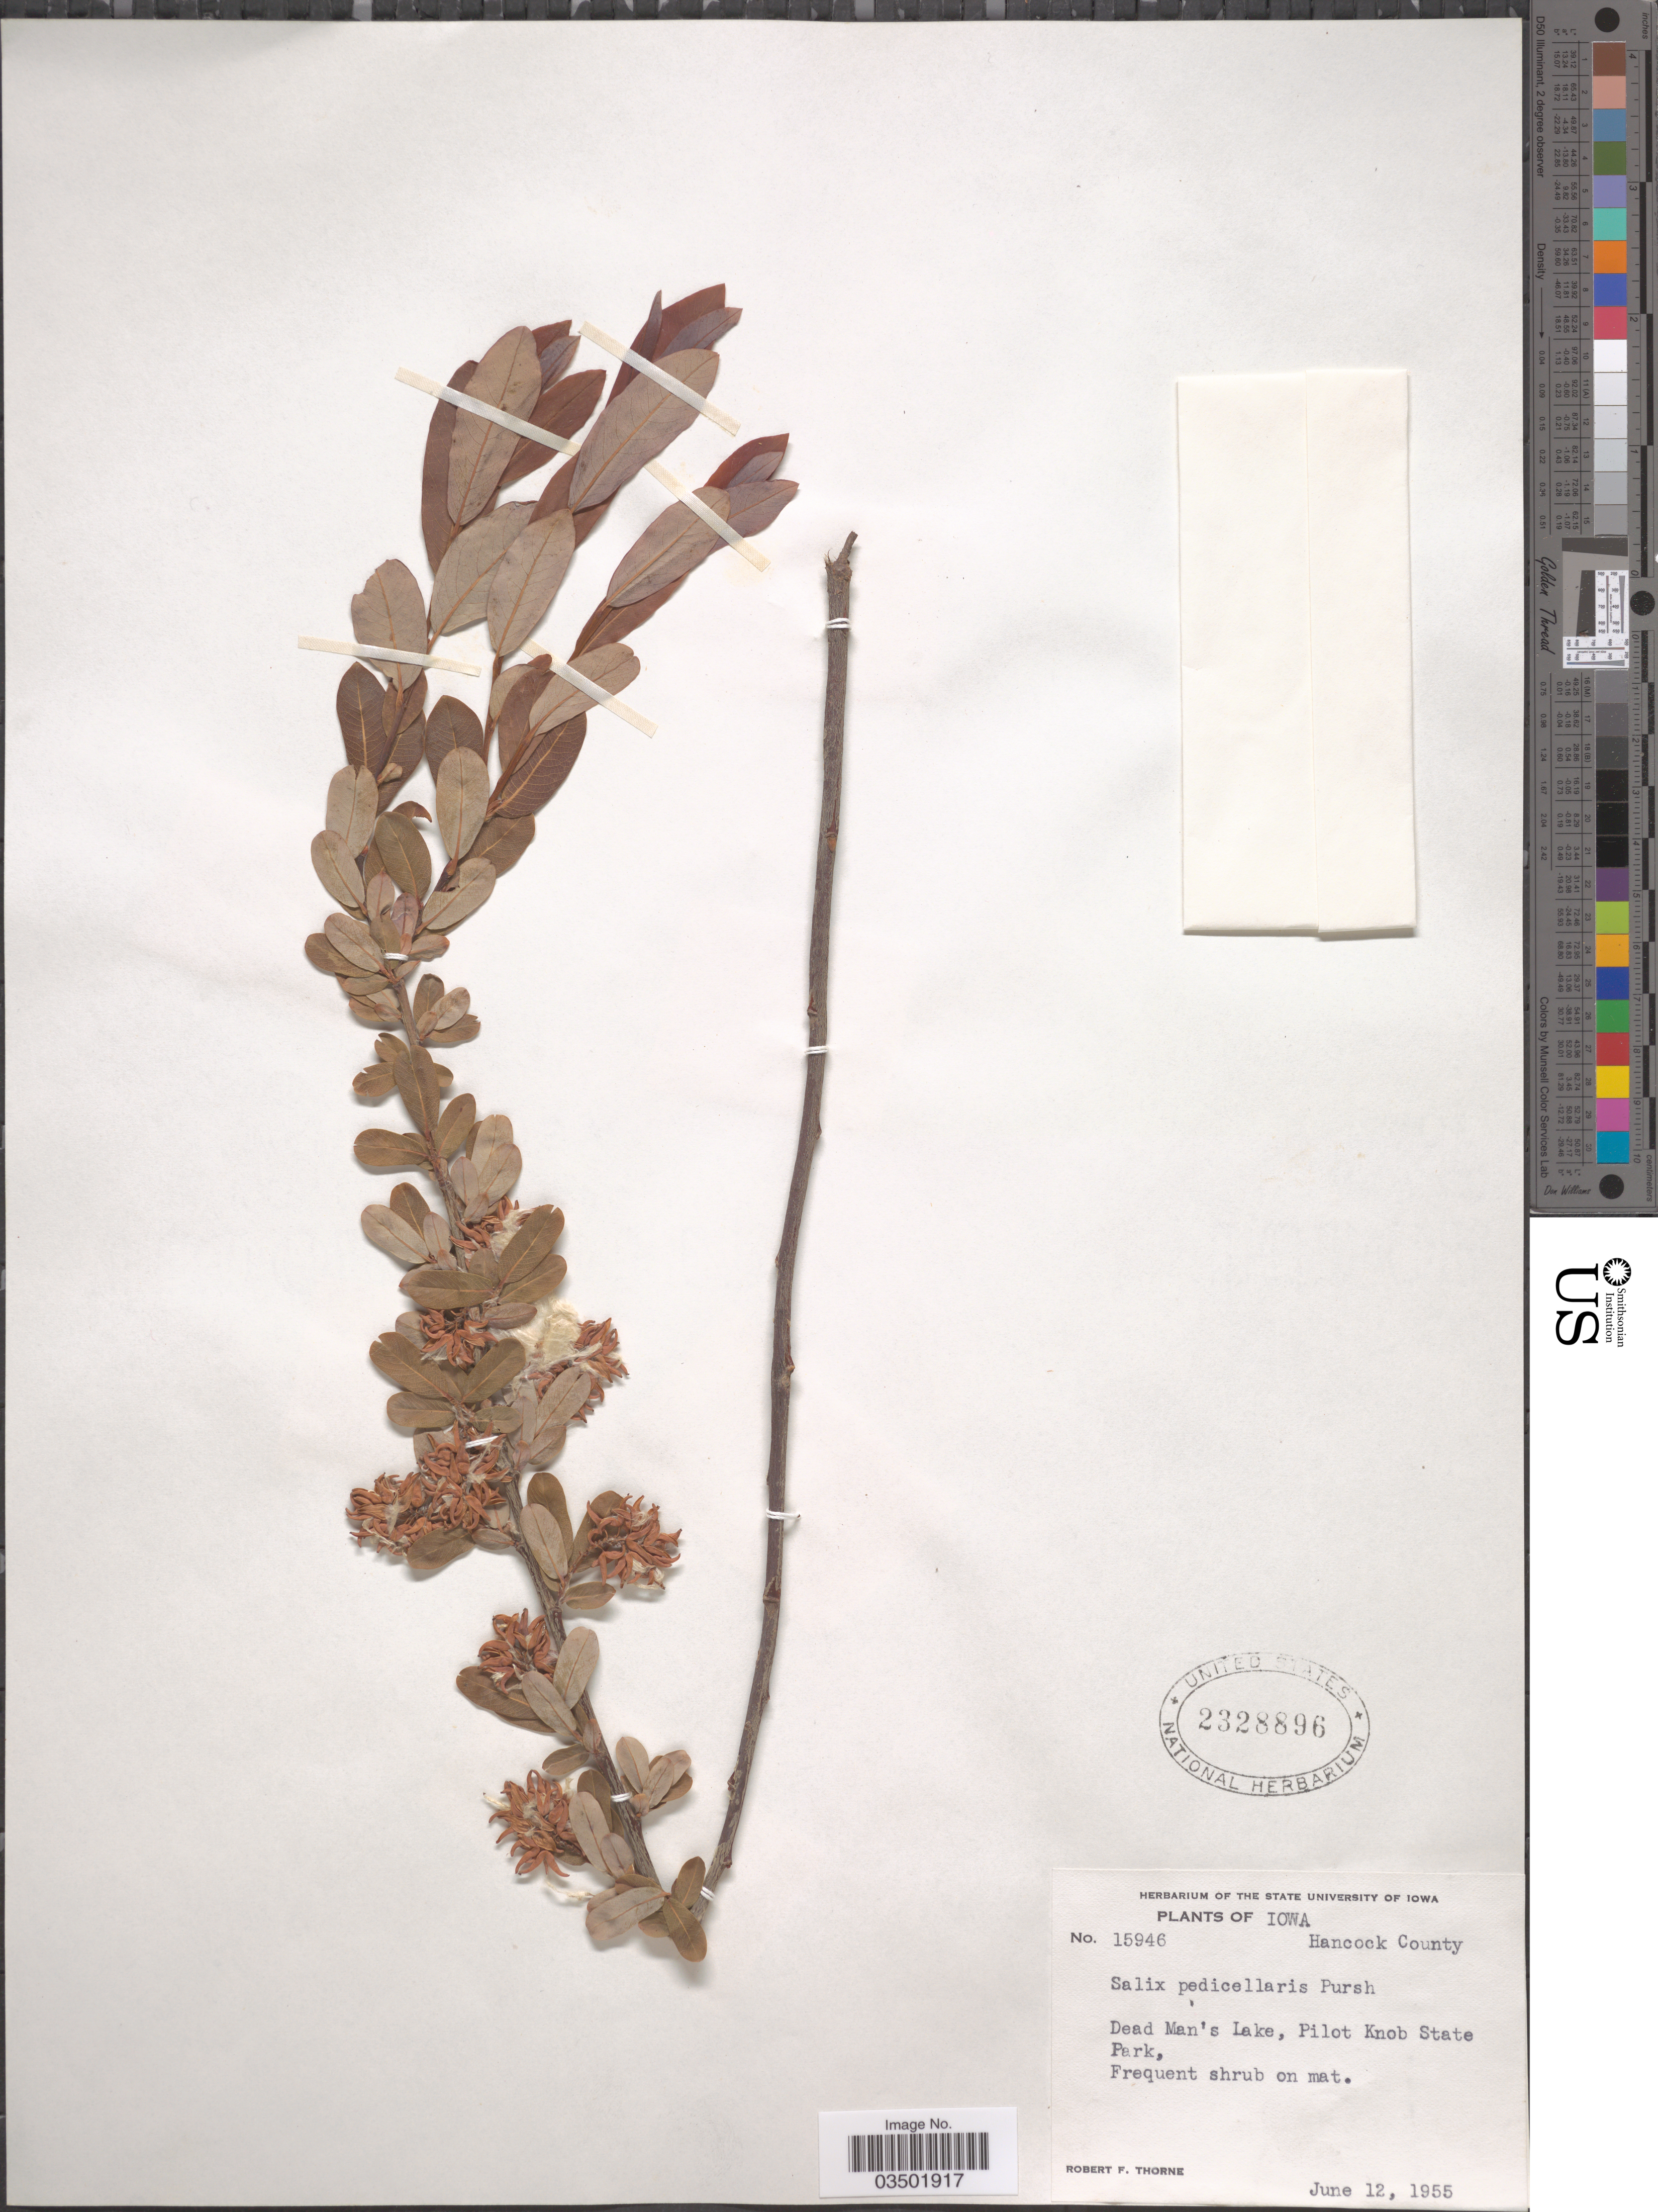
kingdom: Plantae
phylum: Tracheophyta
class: Magnoliopsida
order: Malpighiales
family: Salicaceae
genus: Salix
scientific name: Salix pedicellaris var. hypoglauca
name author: Fernald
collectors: R. F. Thorne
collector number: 15946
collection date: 1955-06-12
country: United States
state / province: Iowa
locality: Hancock County. Dead Man's Lake, Pilot Knob State Park.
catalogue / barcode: US 2328896